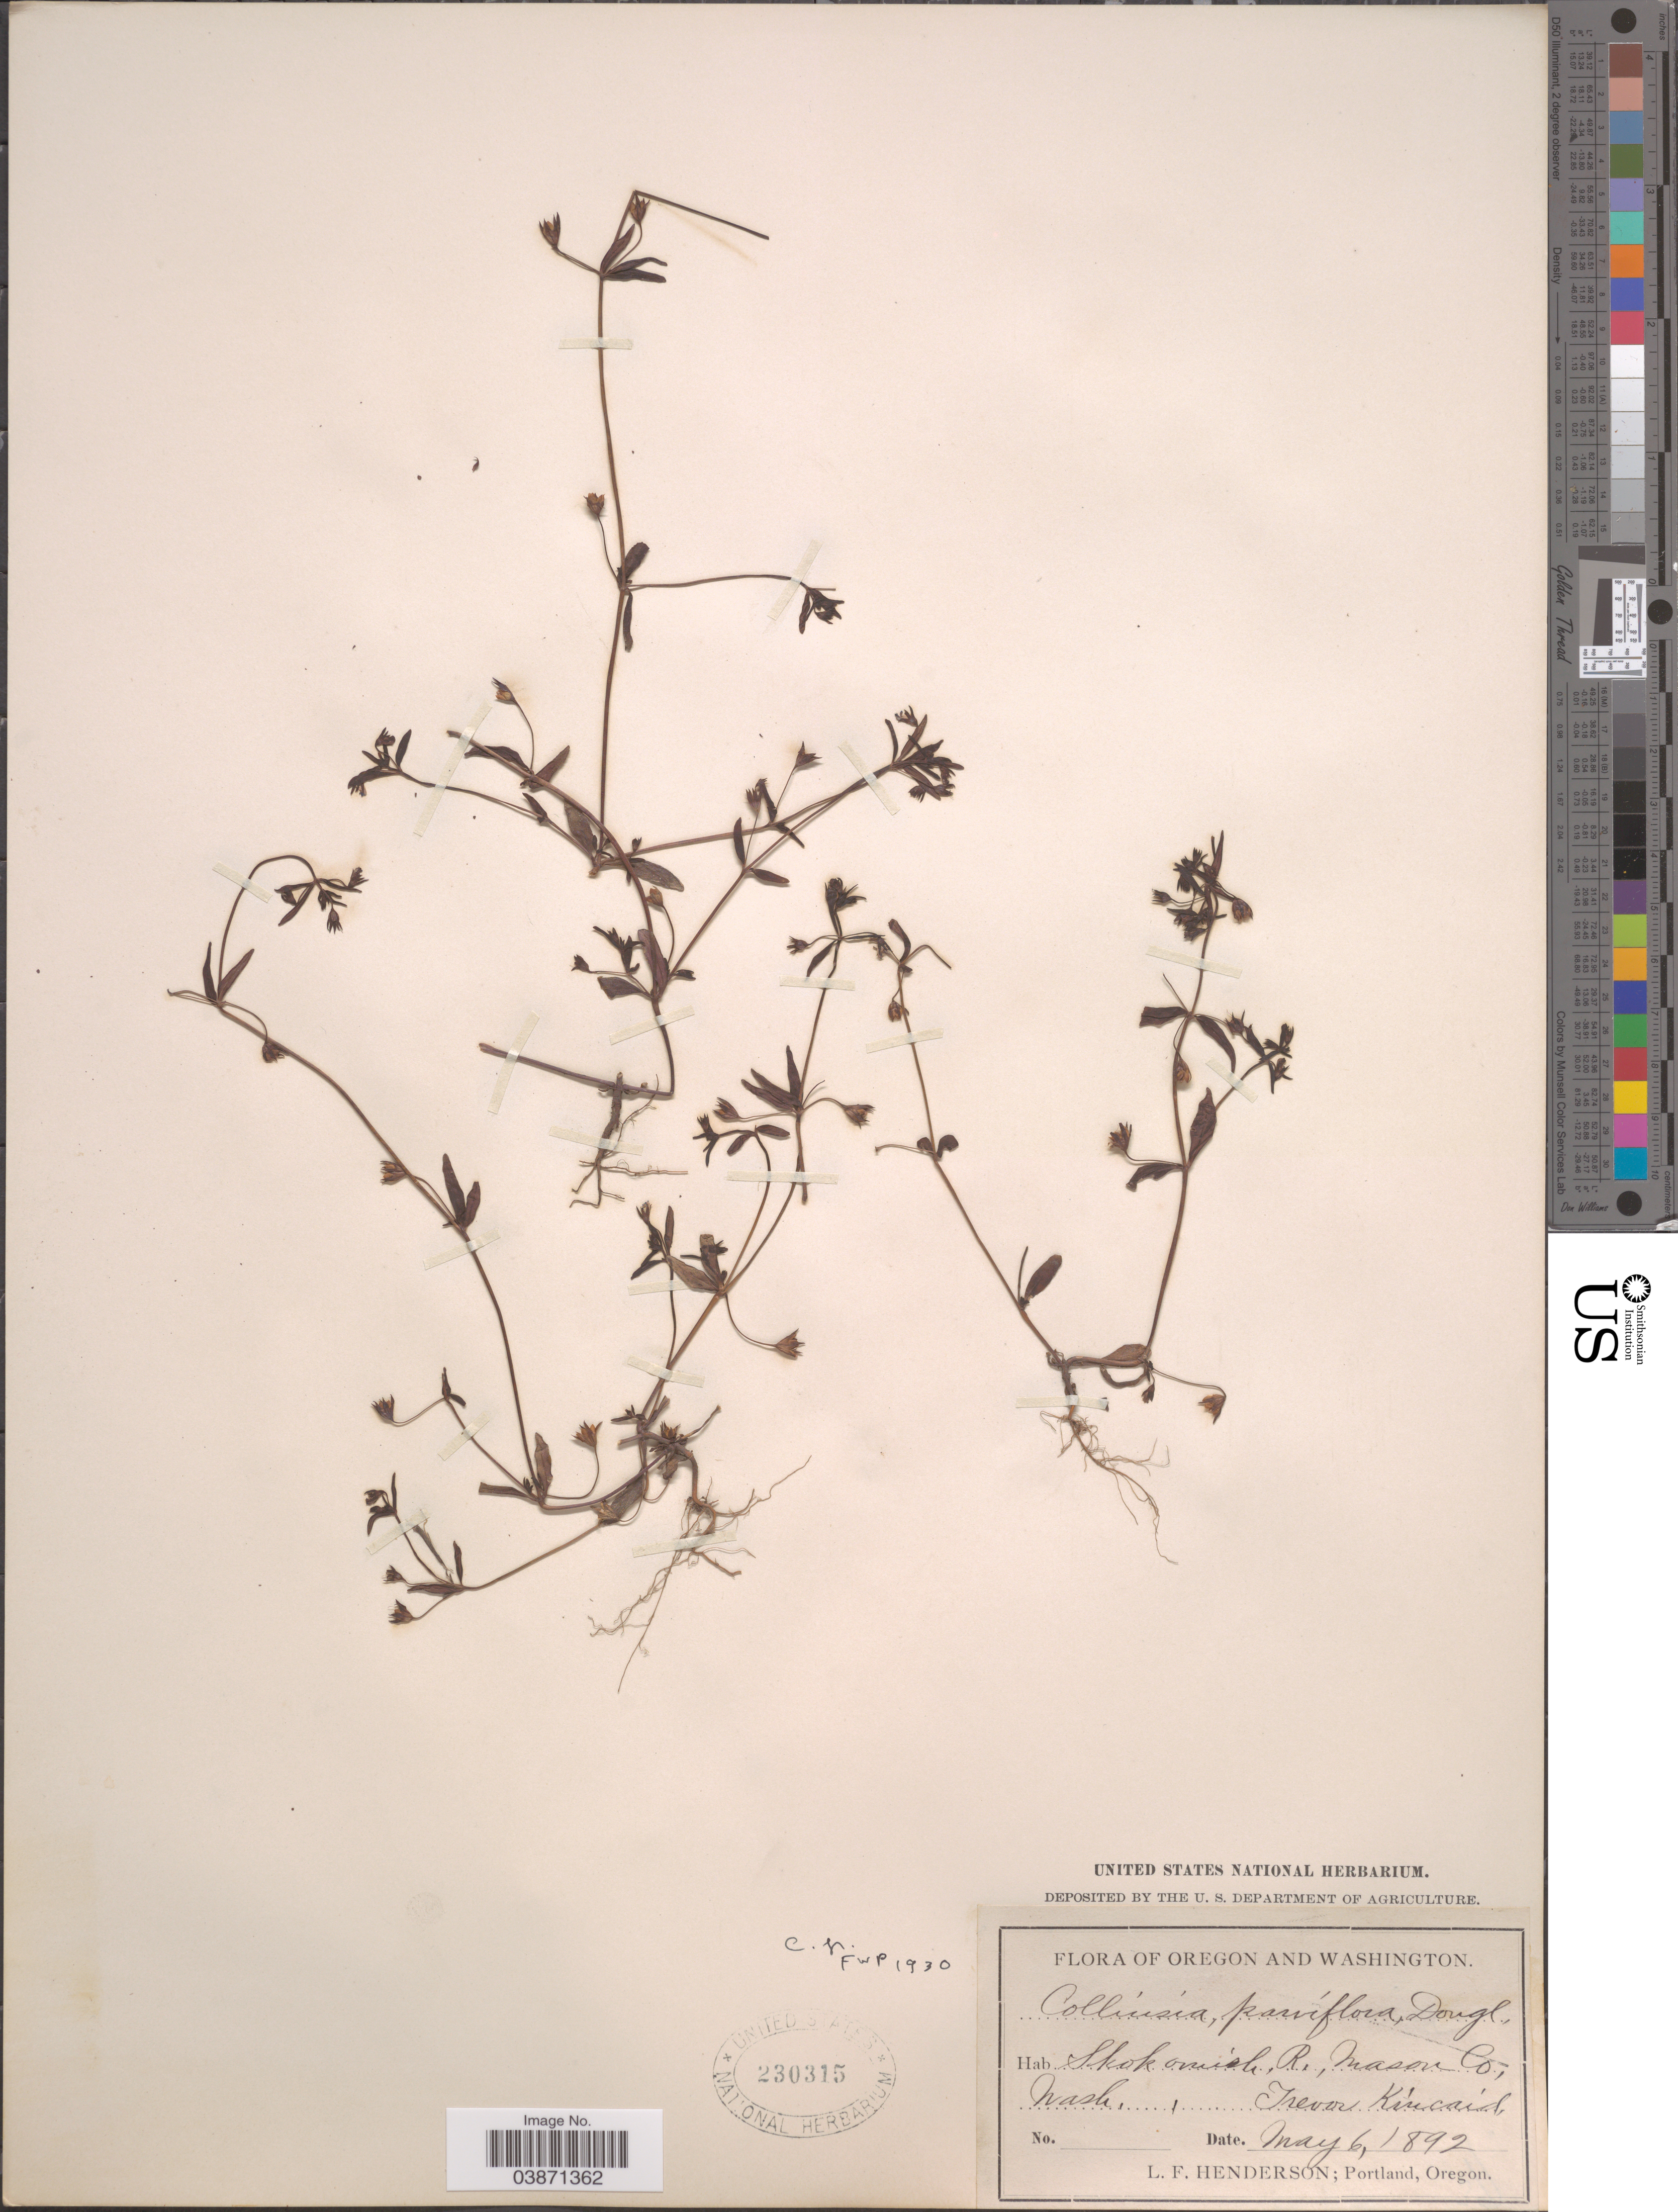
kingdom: Plantae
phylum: Tracheophyta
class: Magnoliopsida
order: Lamiales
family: Plantaginaceae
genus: Collinsia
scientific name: Collinsia parviflora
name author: Douglas ex Lindl.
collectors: T. C. Kincaid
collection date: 1892-05-06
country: United States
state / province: Washington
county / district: Mason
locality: Skokomish R., Mason Co.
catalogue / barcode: US 230315